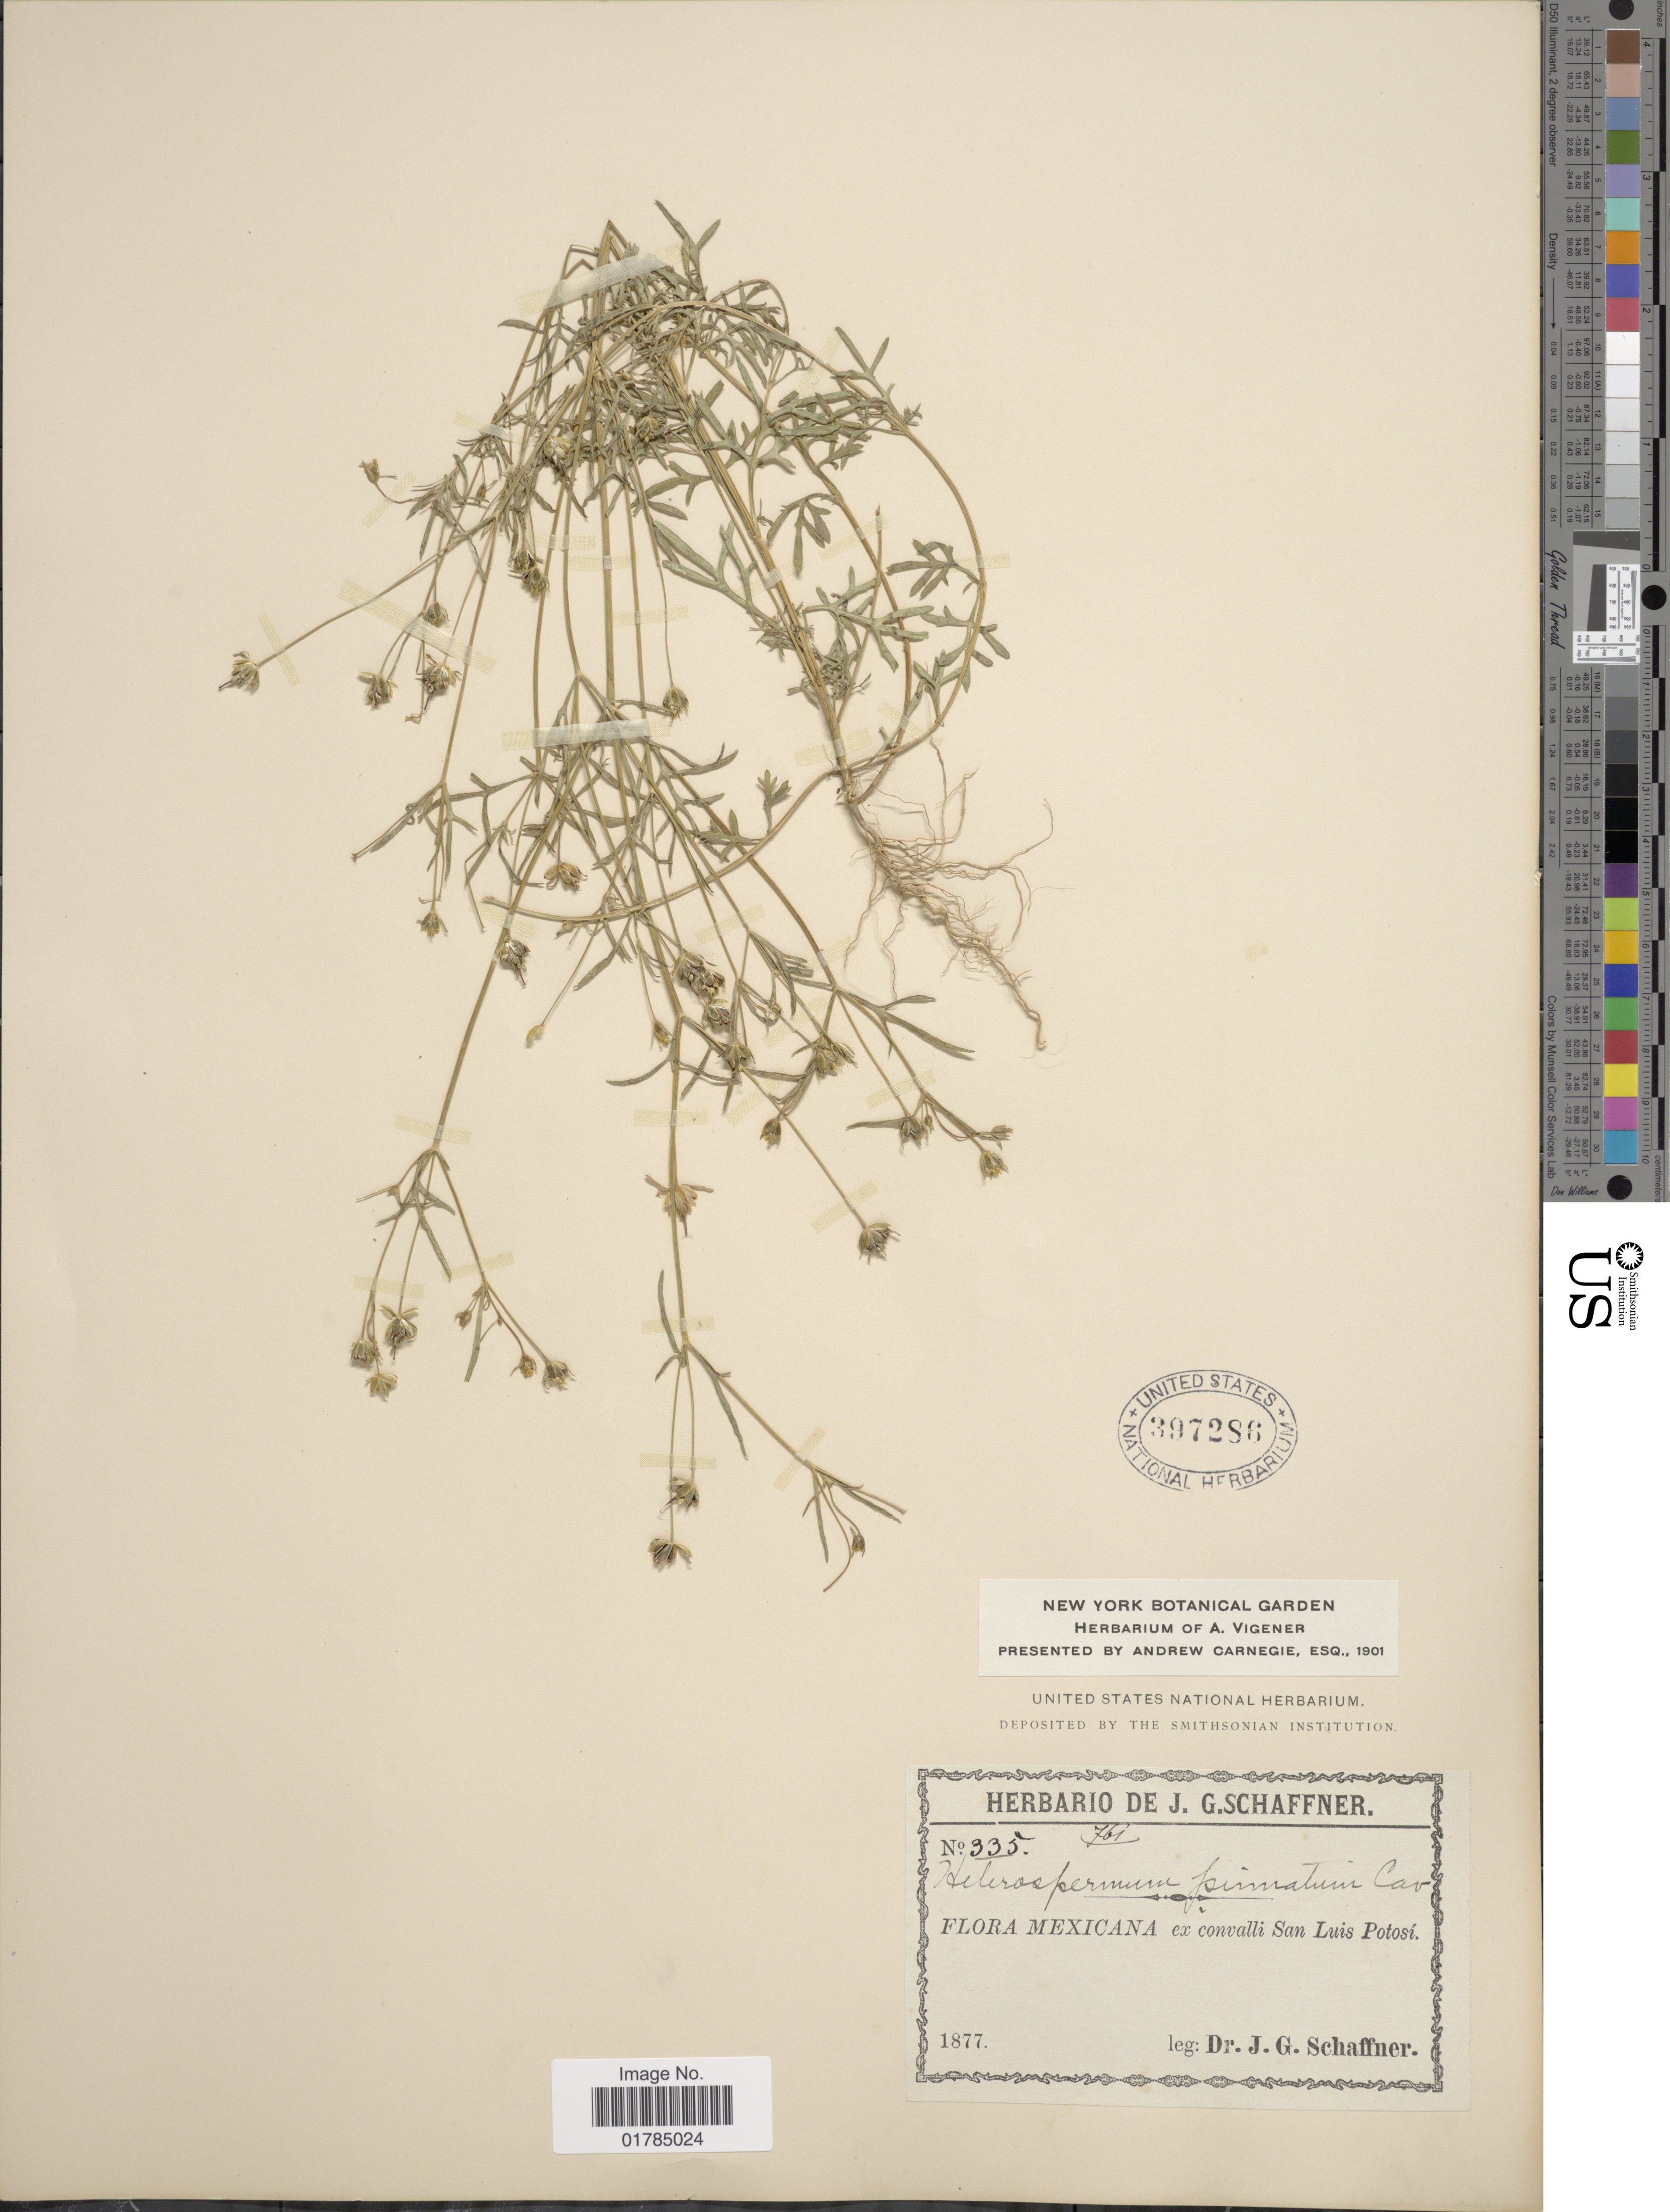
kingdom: Plantae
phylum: Tracheophyta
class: Magnoliopsida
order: Asterales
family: Asteraceae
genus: Heterosperma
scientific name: Heterosperma pinnatum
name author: Cav.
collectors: J. G. Schaffner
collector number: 335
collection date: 1877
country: Mexico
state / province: San Luis Potosí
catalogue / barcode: US 397286